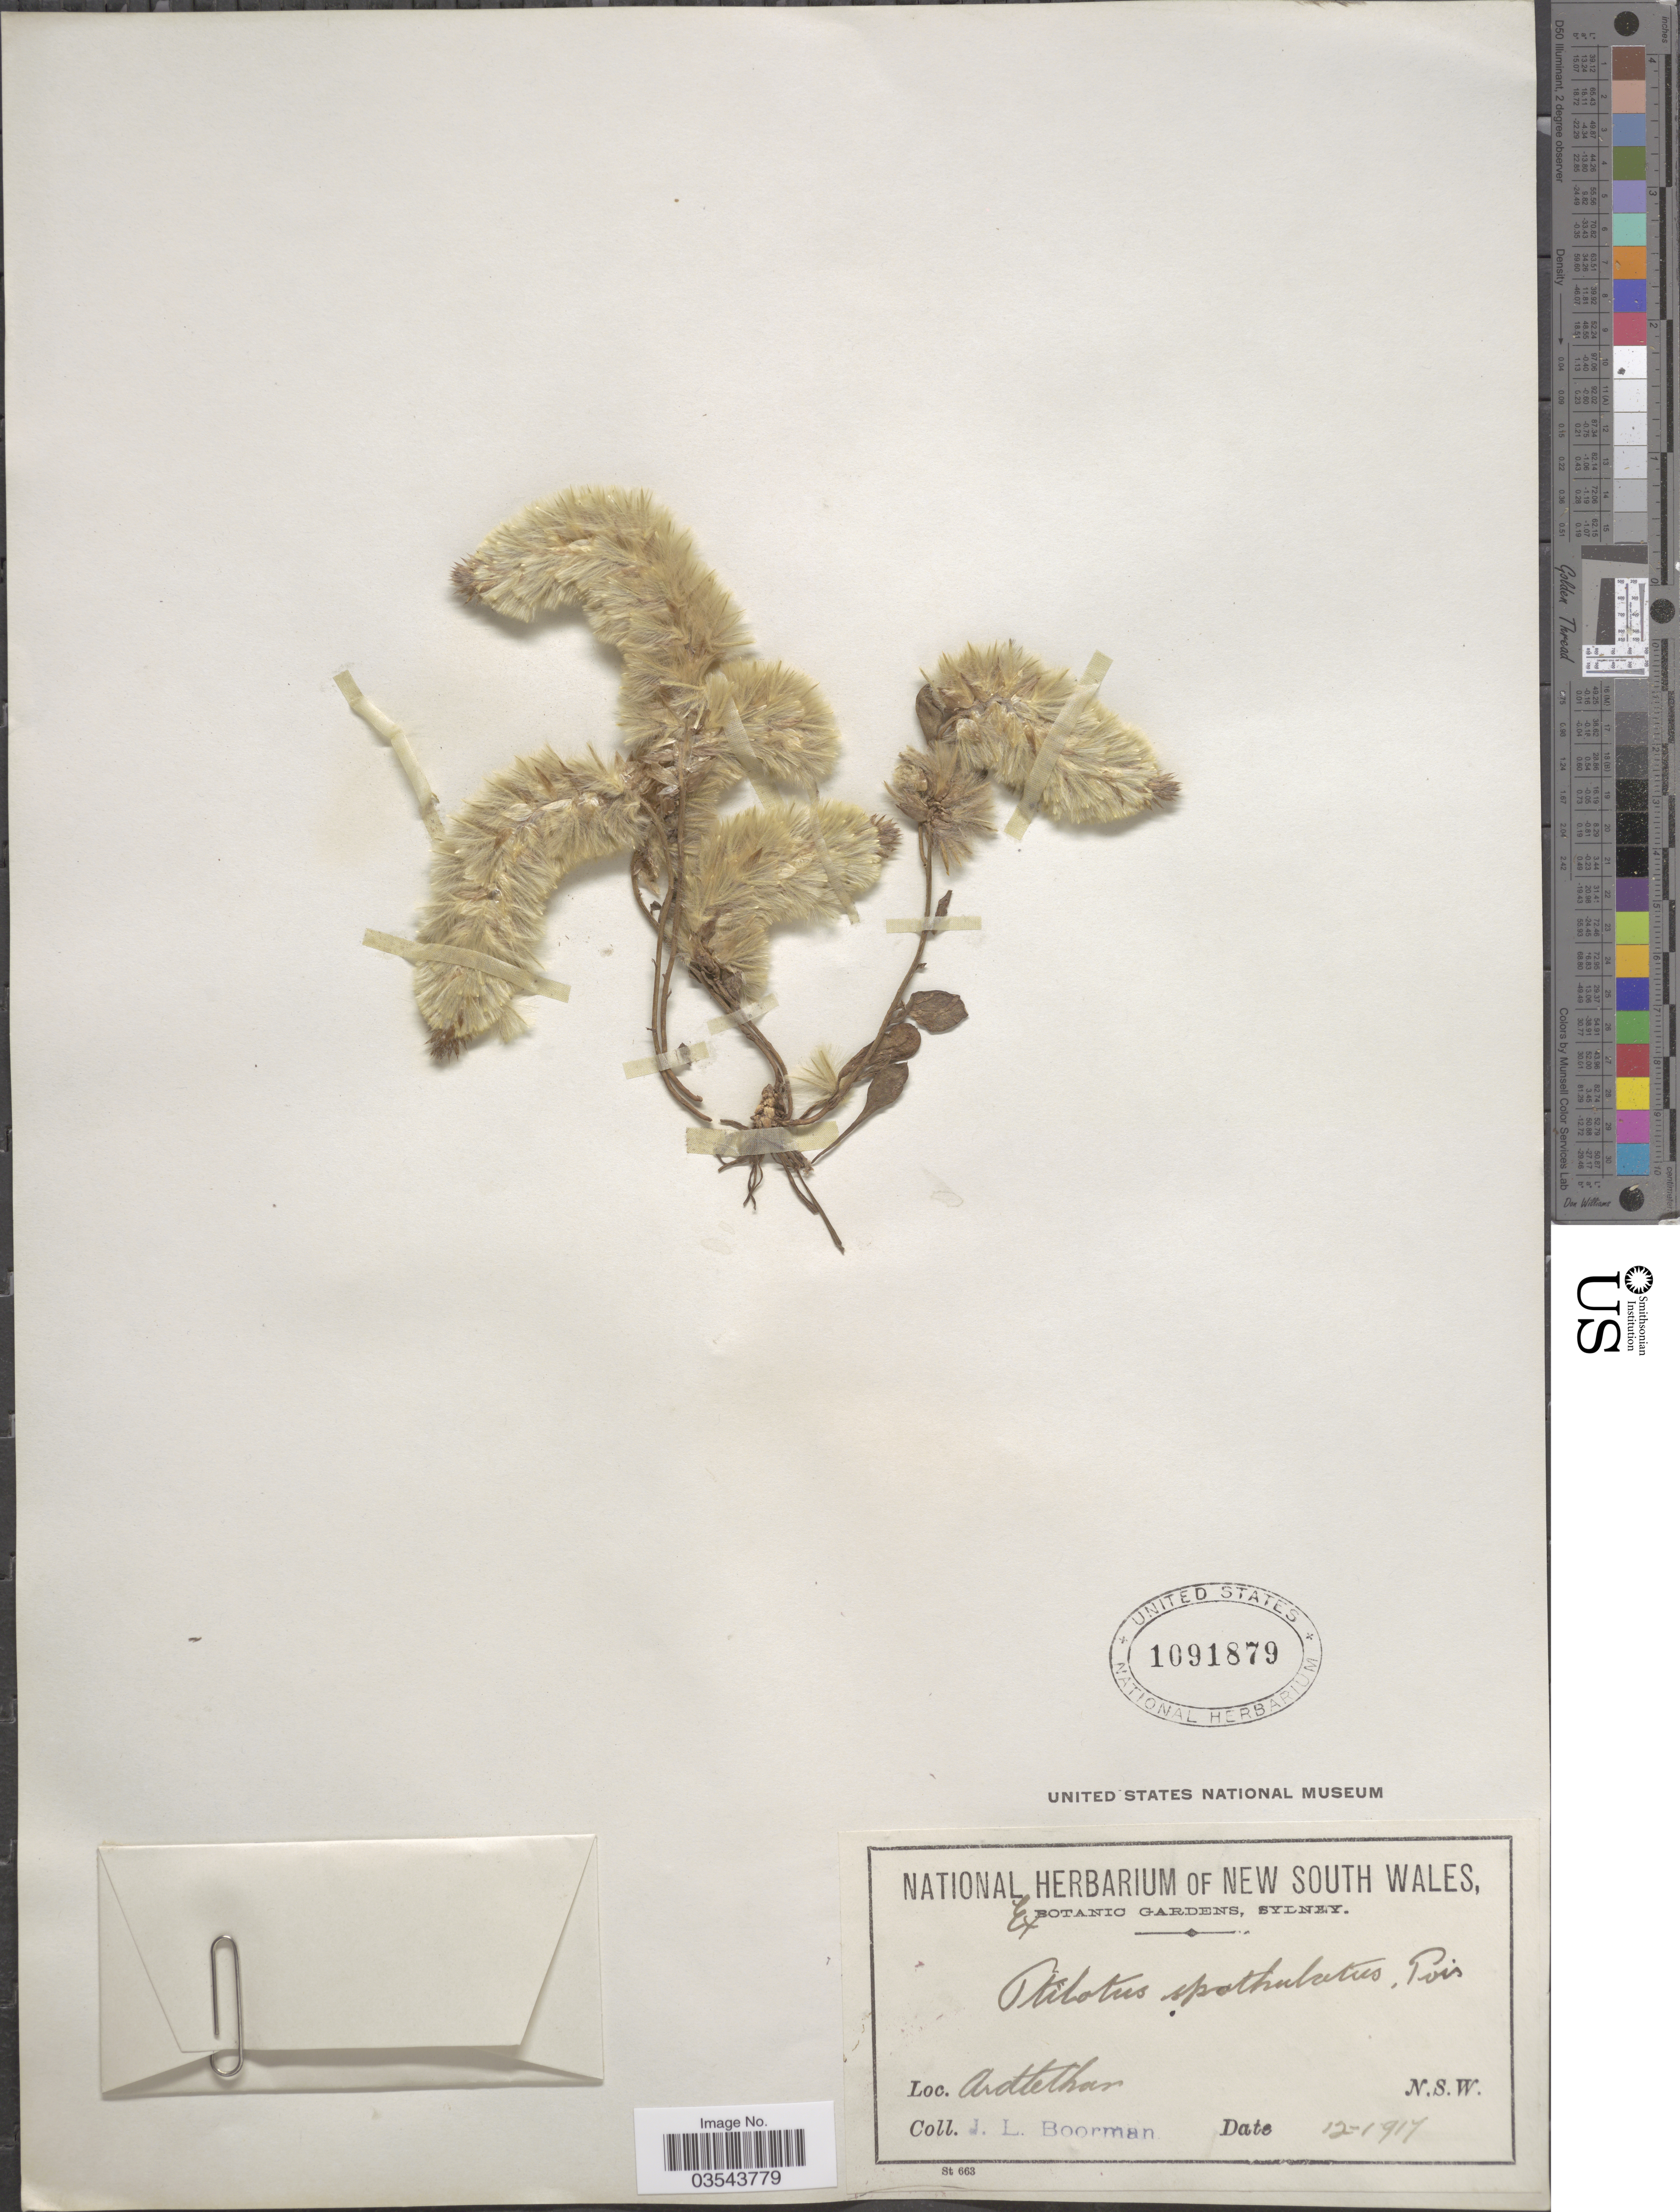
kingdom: Plantae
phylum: Tracheophyta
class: Magnoliopsida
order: Caryophyllales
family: Amaranthaceae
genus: Ptilotus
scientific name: Ptilotus spathulatus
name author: (R. Br.) F. Muell.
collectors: J. Boorman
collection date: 1917-12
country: Australia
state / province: New South Wales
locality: Ardlethan.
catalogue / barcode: US 1091879